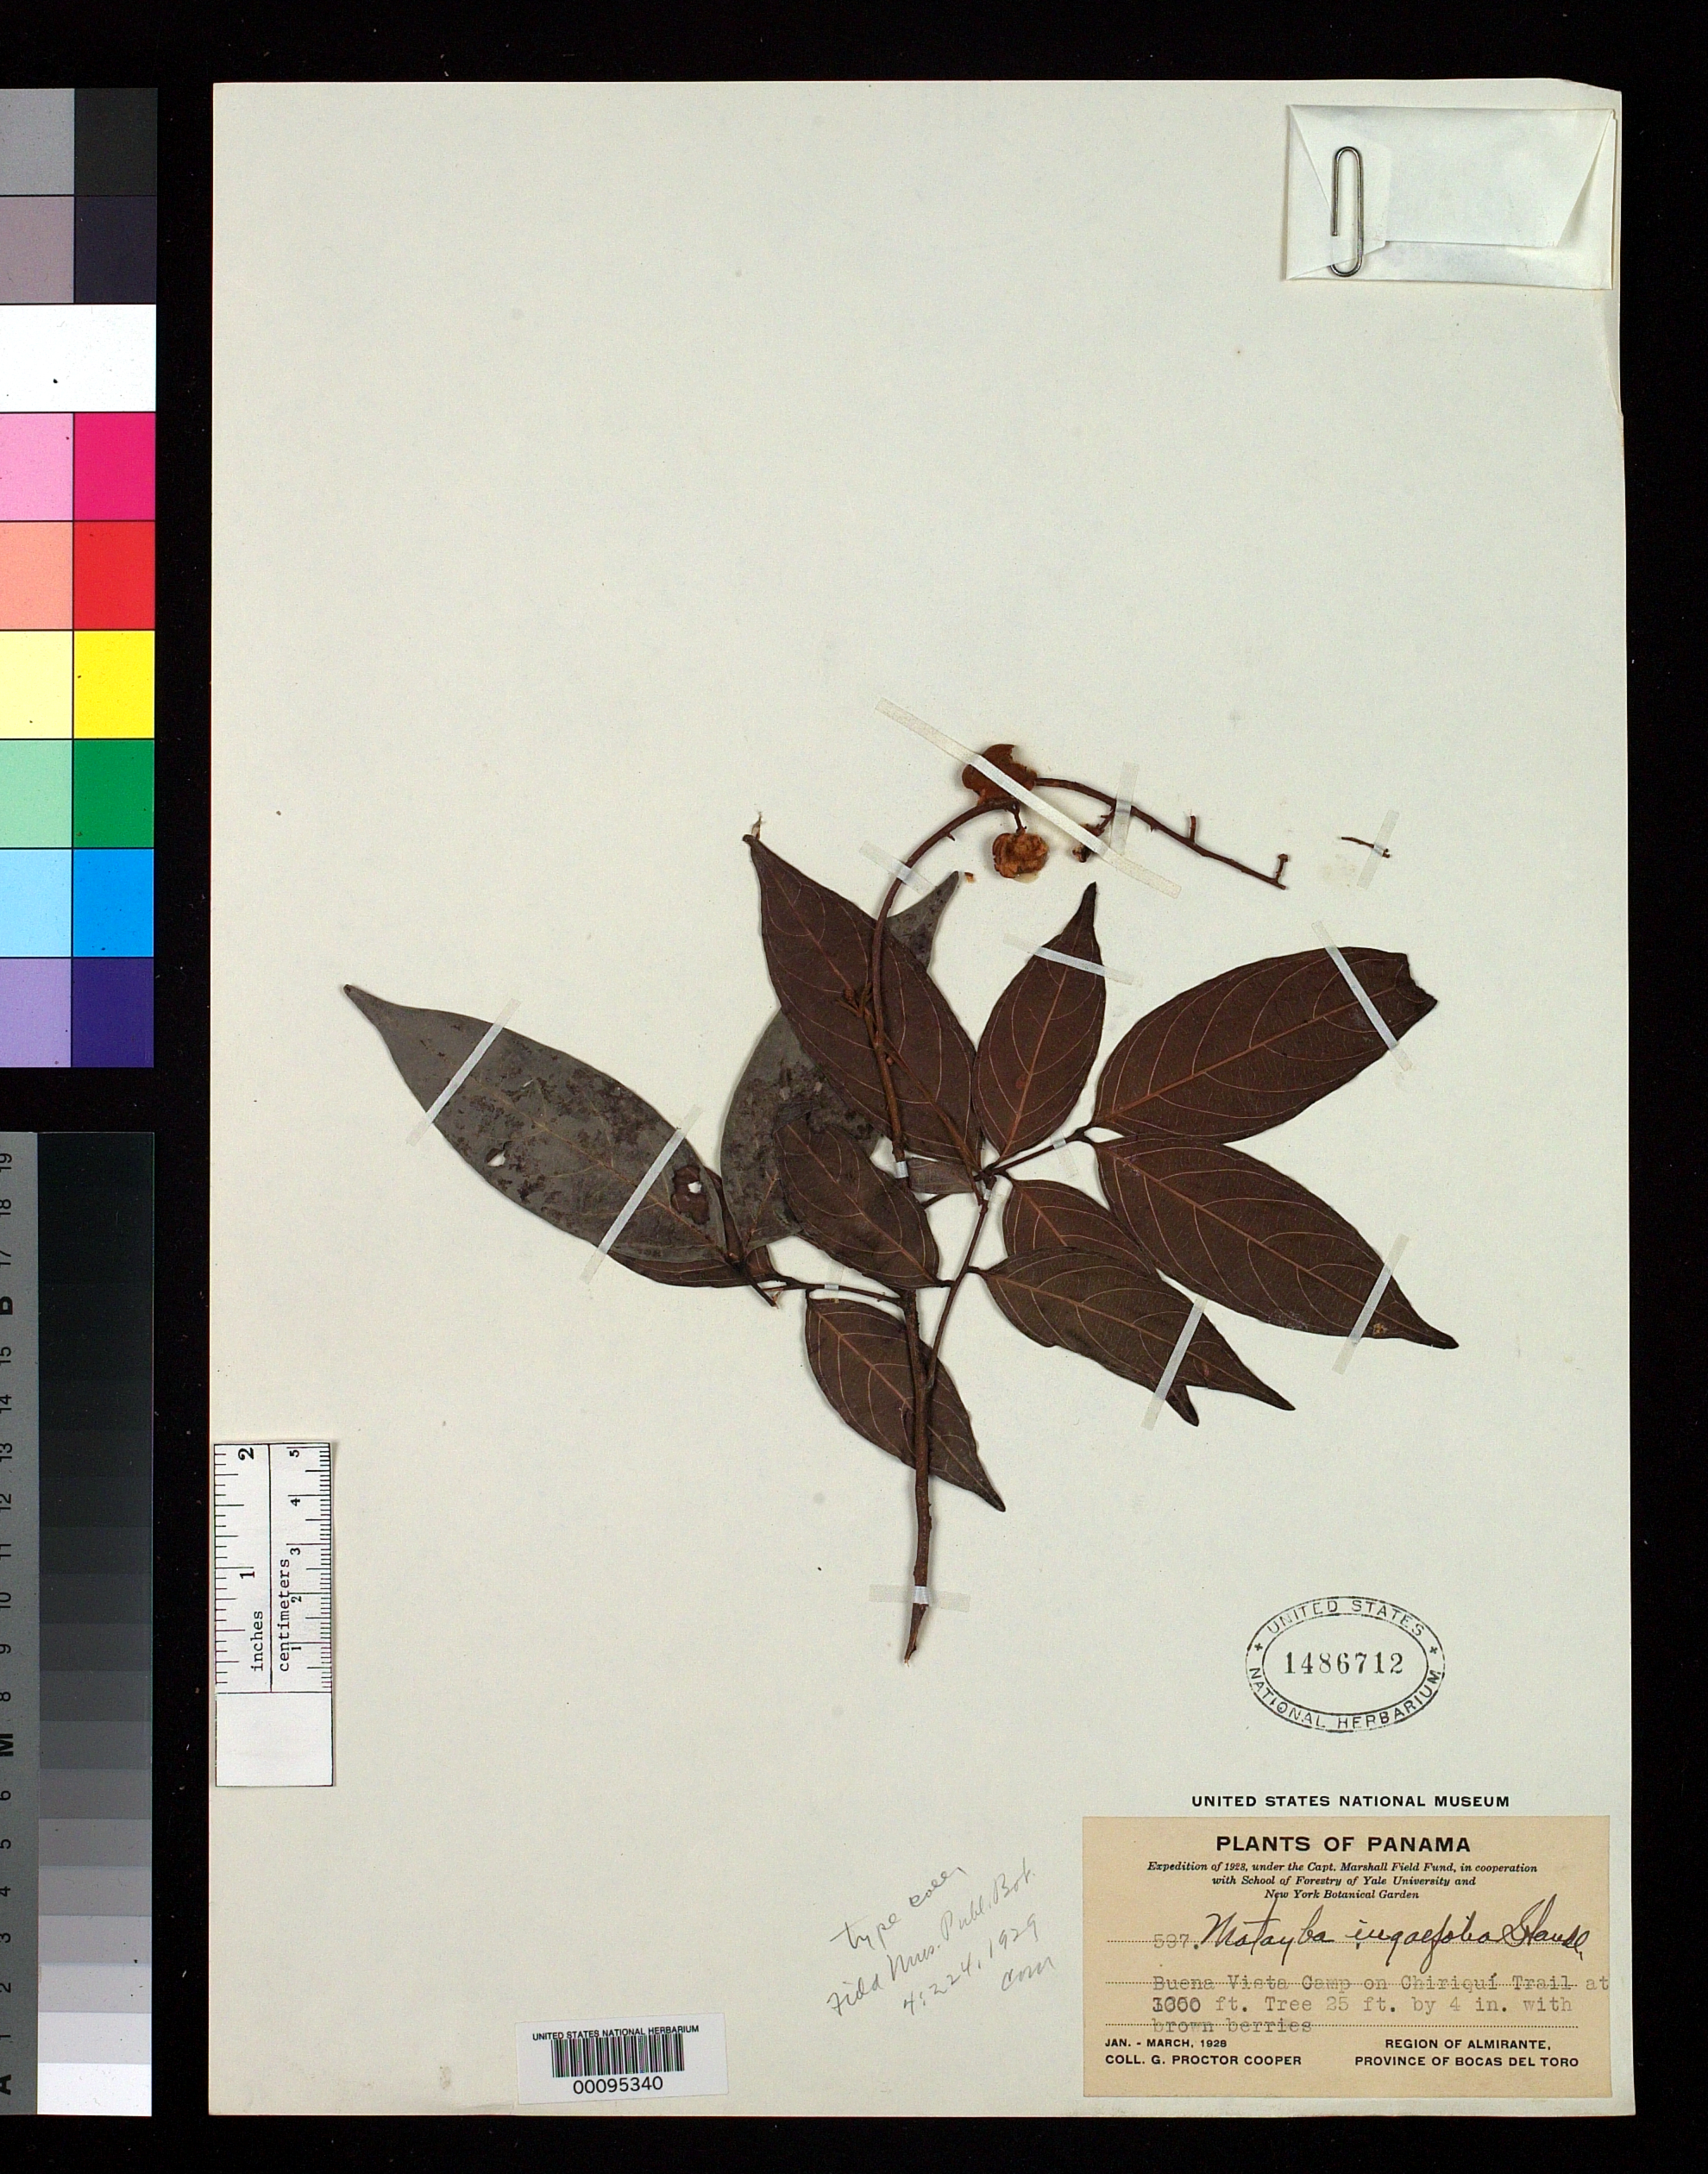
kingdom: Plantae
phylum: Tracheophyta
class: Magnoliopsida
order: Sapindales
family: Sapindaceae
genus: Matayba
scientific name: Matayba ingaefolia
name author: Standl.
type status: Type Fragment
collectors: G. Cooper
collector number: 597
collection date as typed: Jan 1928 to -- Mar 1928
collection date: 1928-01/1928-03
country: Panama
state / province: Bocas del Toro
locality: Alimirante region.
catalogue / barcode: US 1486712